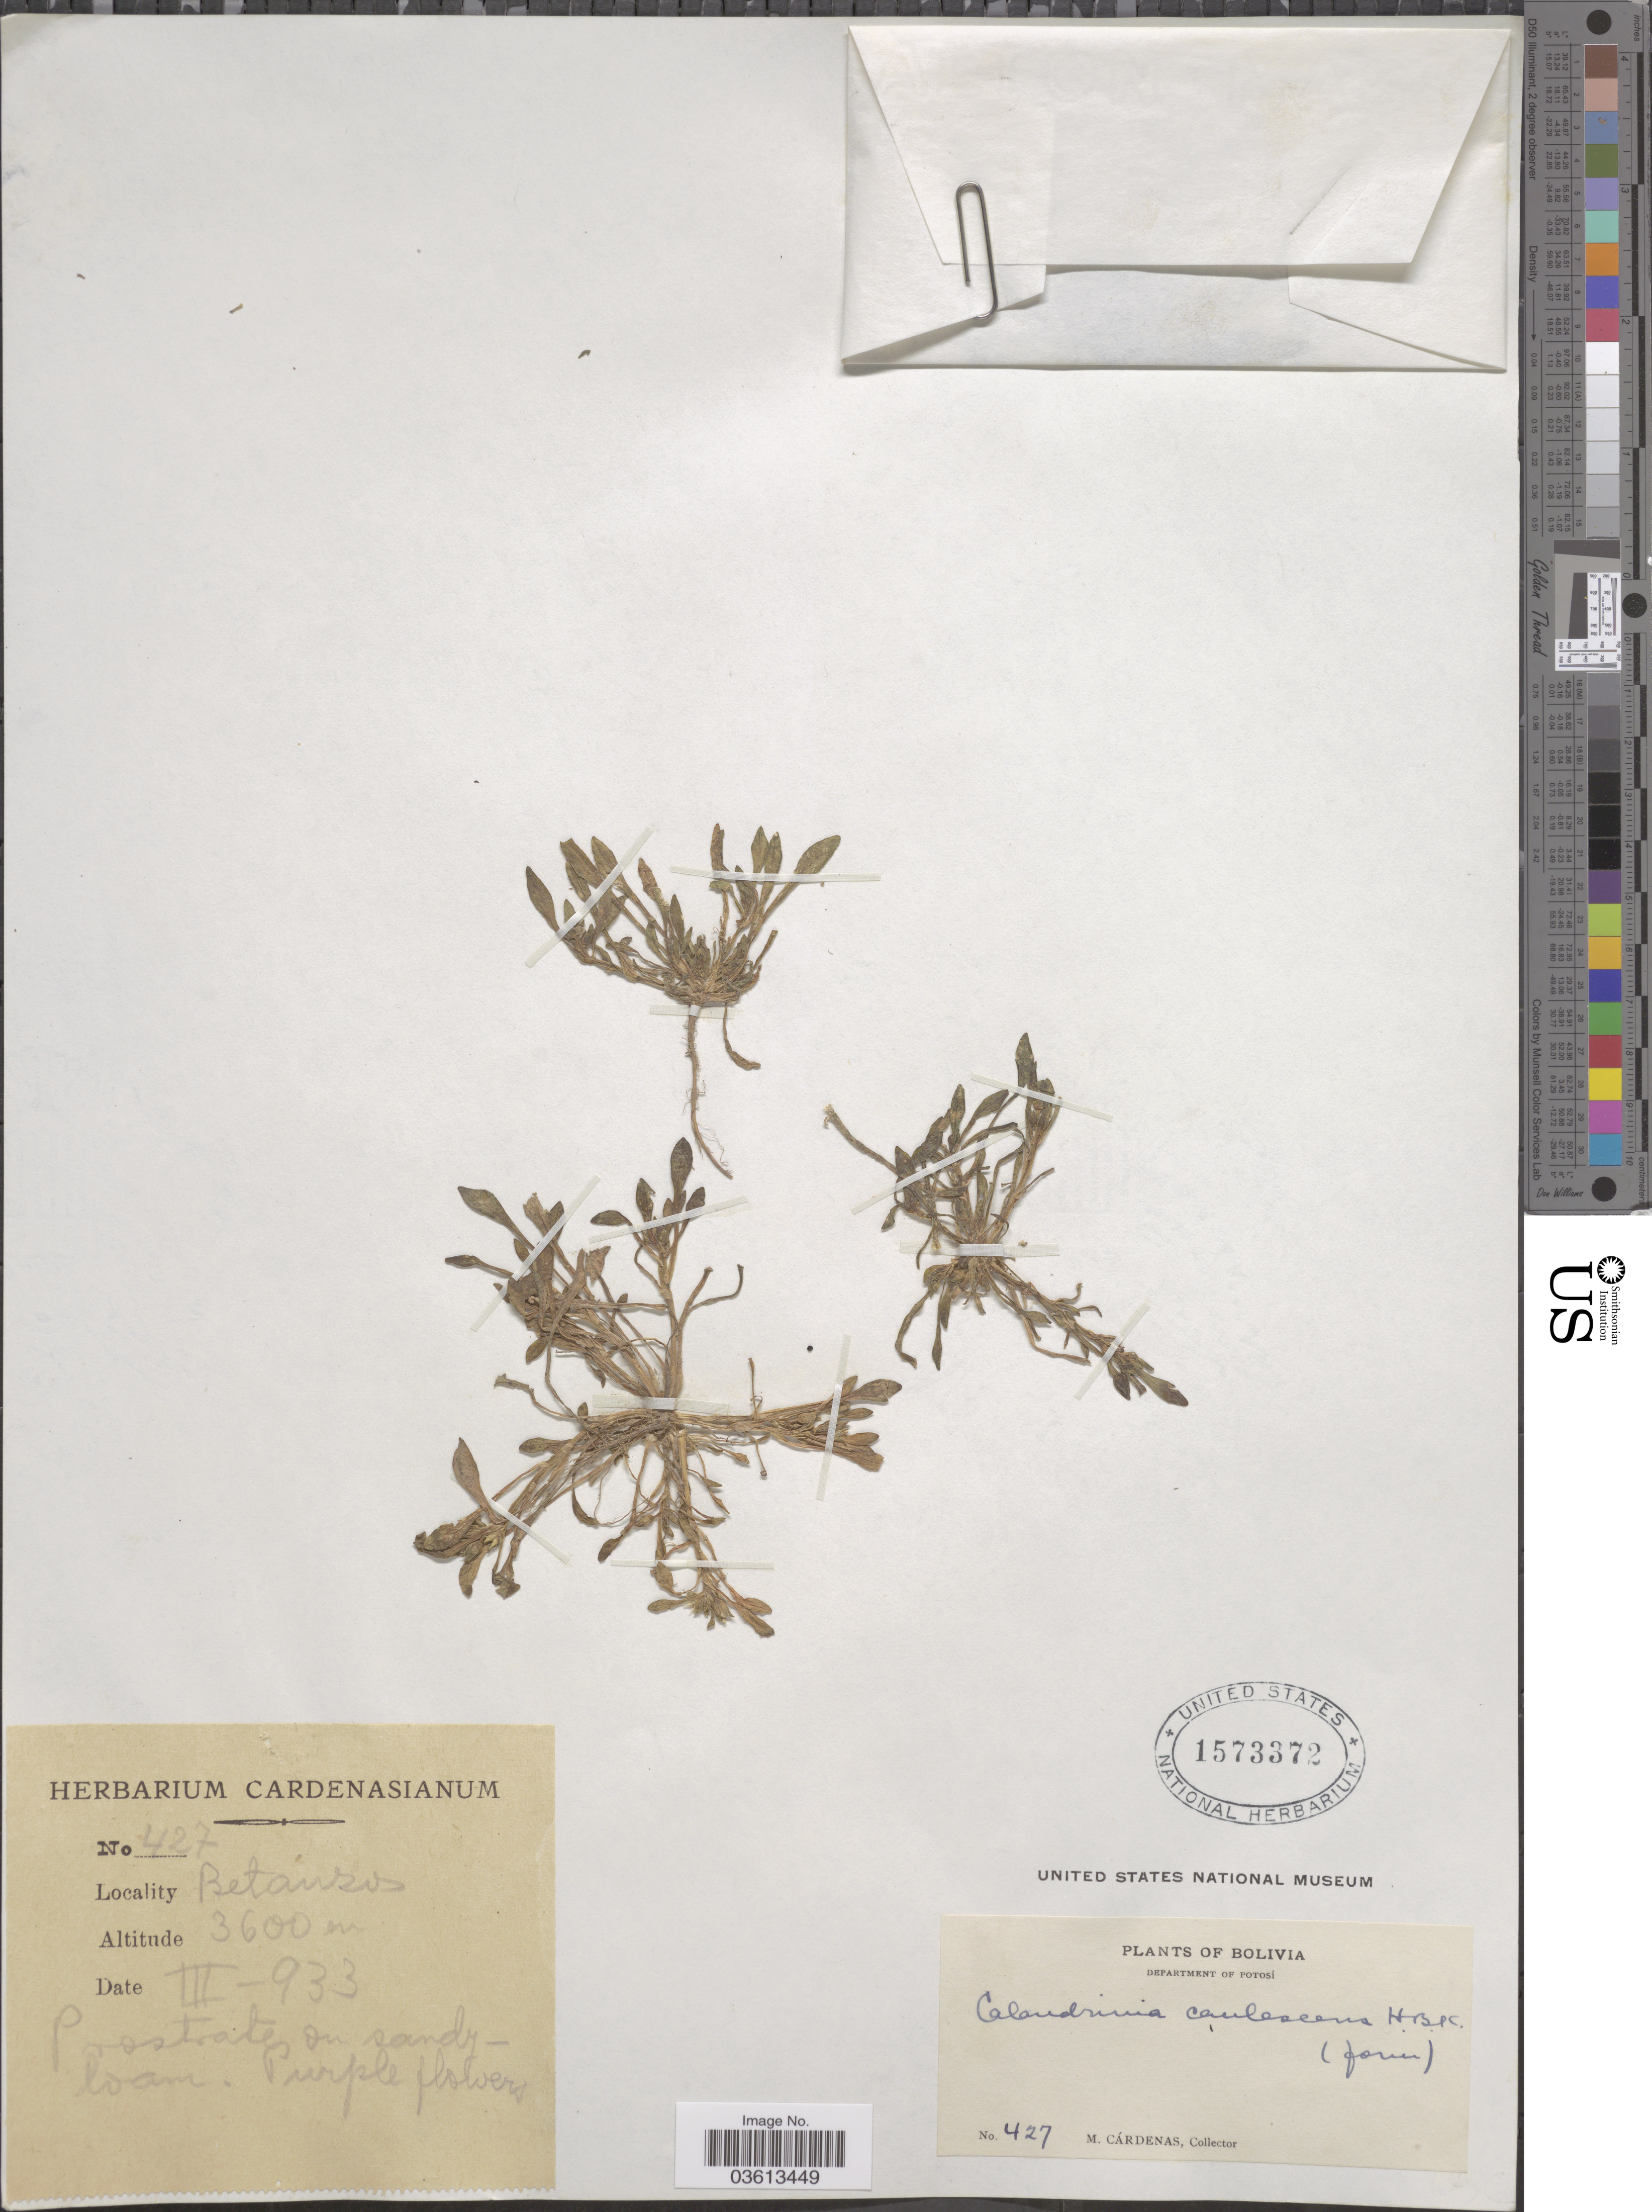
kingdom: Plantae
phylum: Tracheophyta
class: Magnoliopsida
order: Caryophyllales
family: Montiaceae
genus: Calandrinia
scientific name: Calandrinia ciliata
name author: (Ruiz & Pav.) DC.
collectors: M. Cárdenas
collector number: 427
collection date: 1933-03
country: Bolivia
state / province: Potosi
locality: Department of Potosí. Betánzos.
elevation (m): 3600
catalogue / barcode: US 1573372